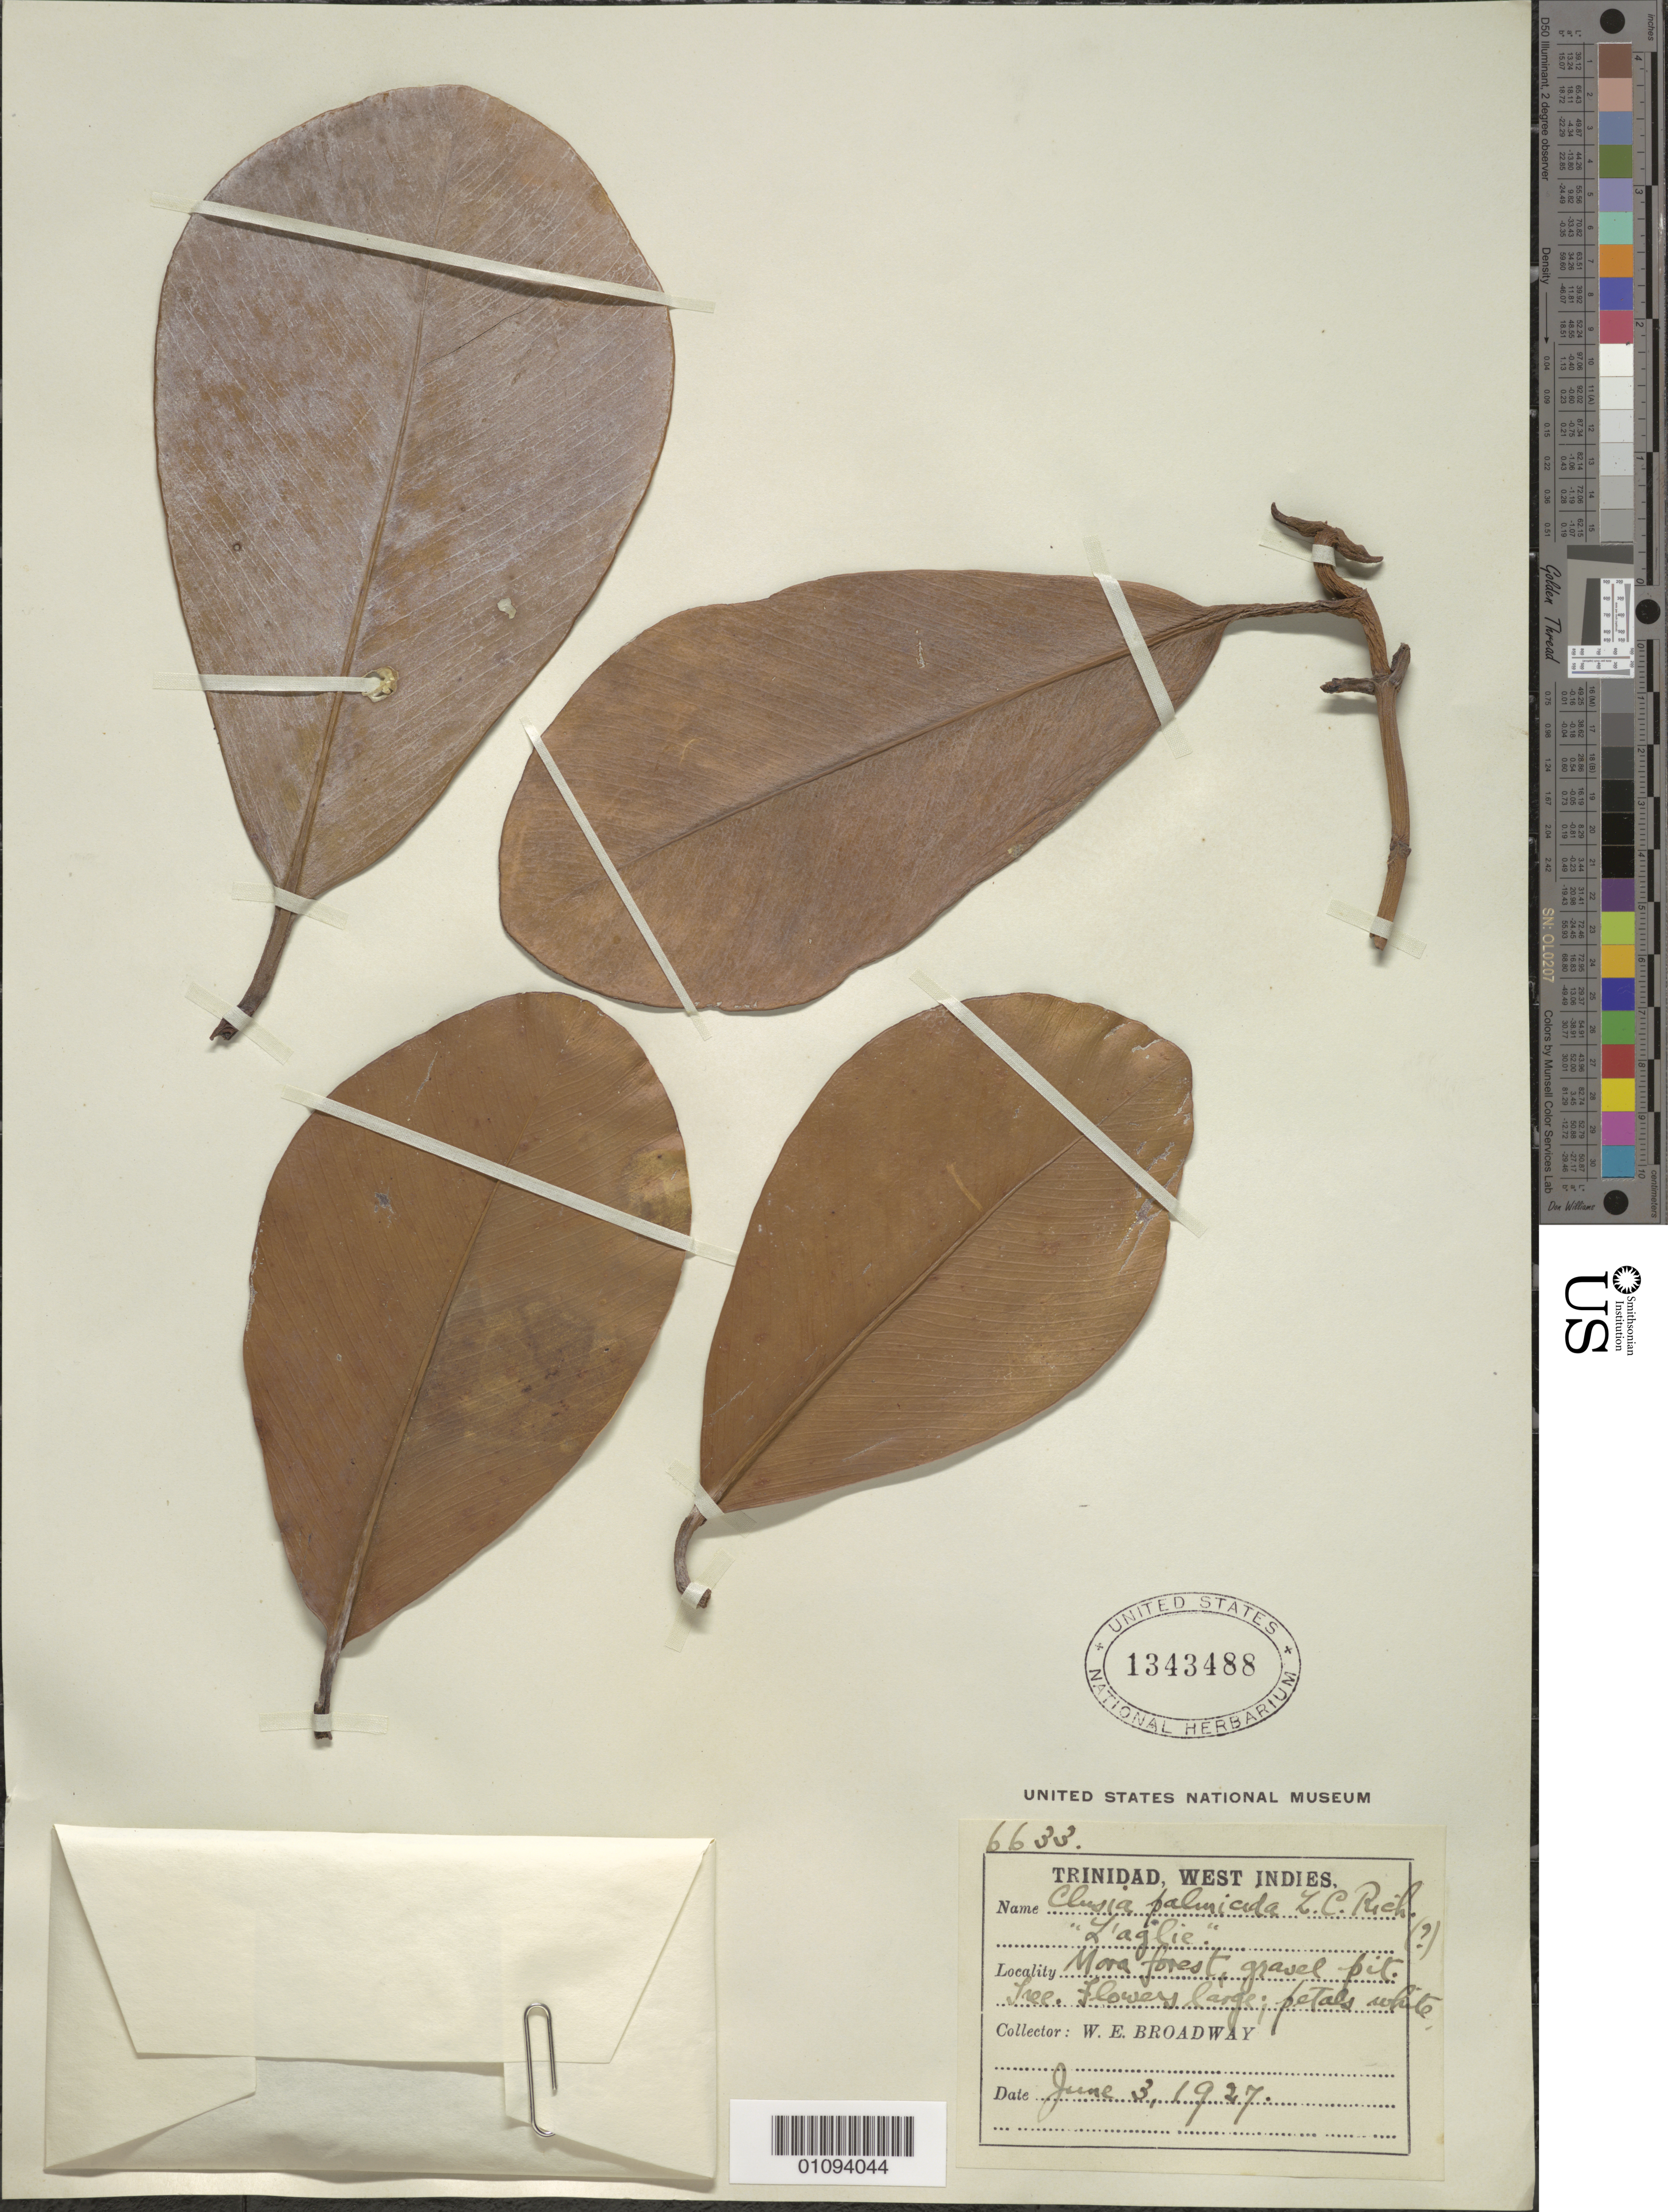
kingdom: Plantae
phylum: Tracheophyta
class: Magnoliopsida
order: Malpighiales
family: Clusiaceae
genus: Clusia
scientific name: Clusia palmicida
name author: Rich.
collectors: W. E. Broadway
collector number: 6633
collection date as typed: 03 Jun 1927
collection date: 1927-06-03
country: Trinidad and Tobago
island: Trinidad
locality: Mora Forest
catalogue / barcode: US 1343488